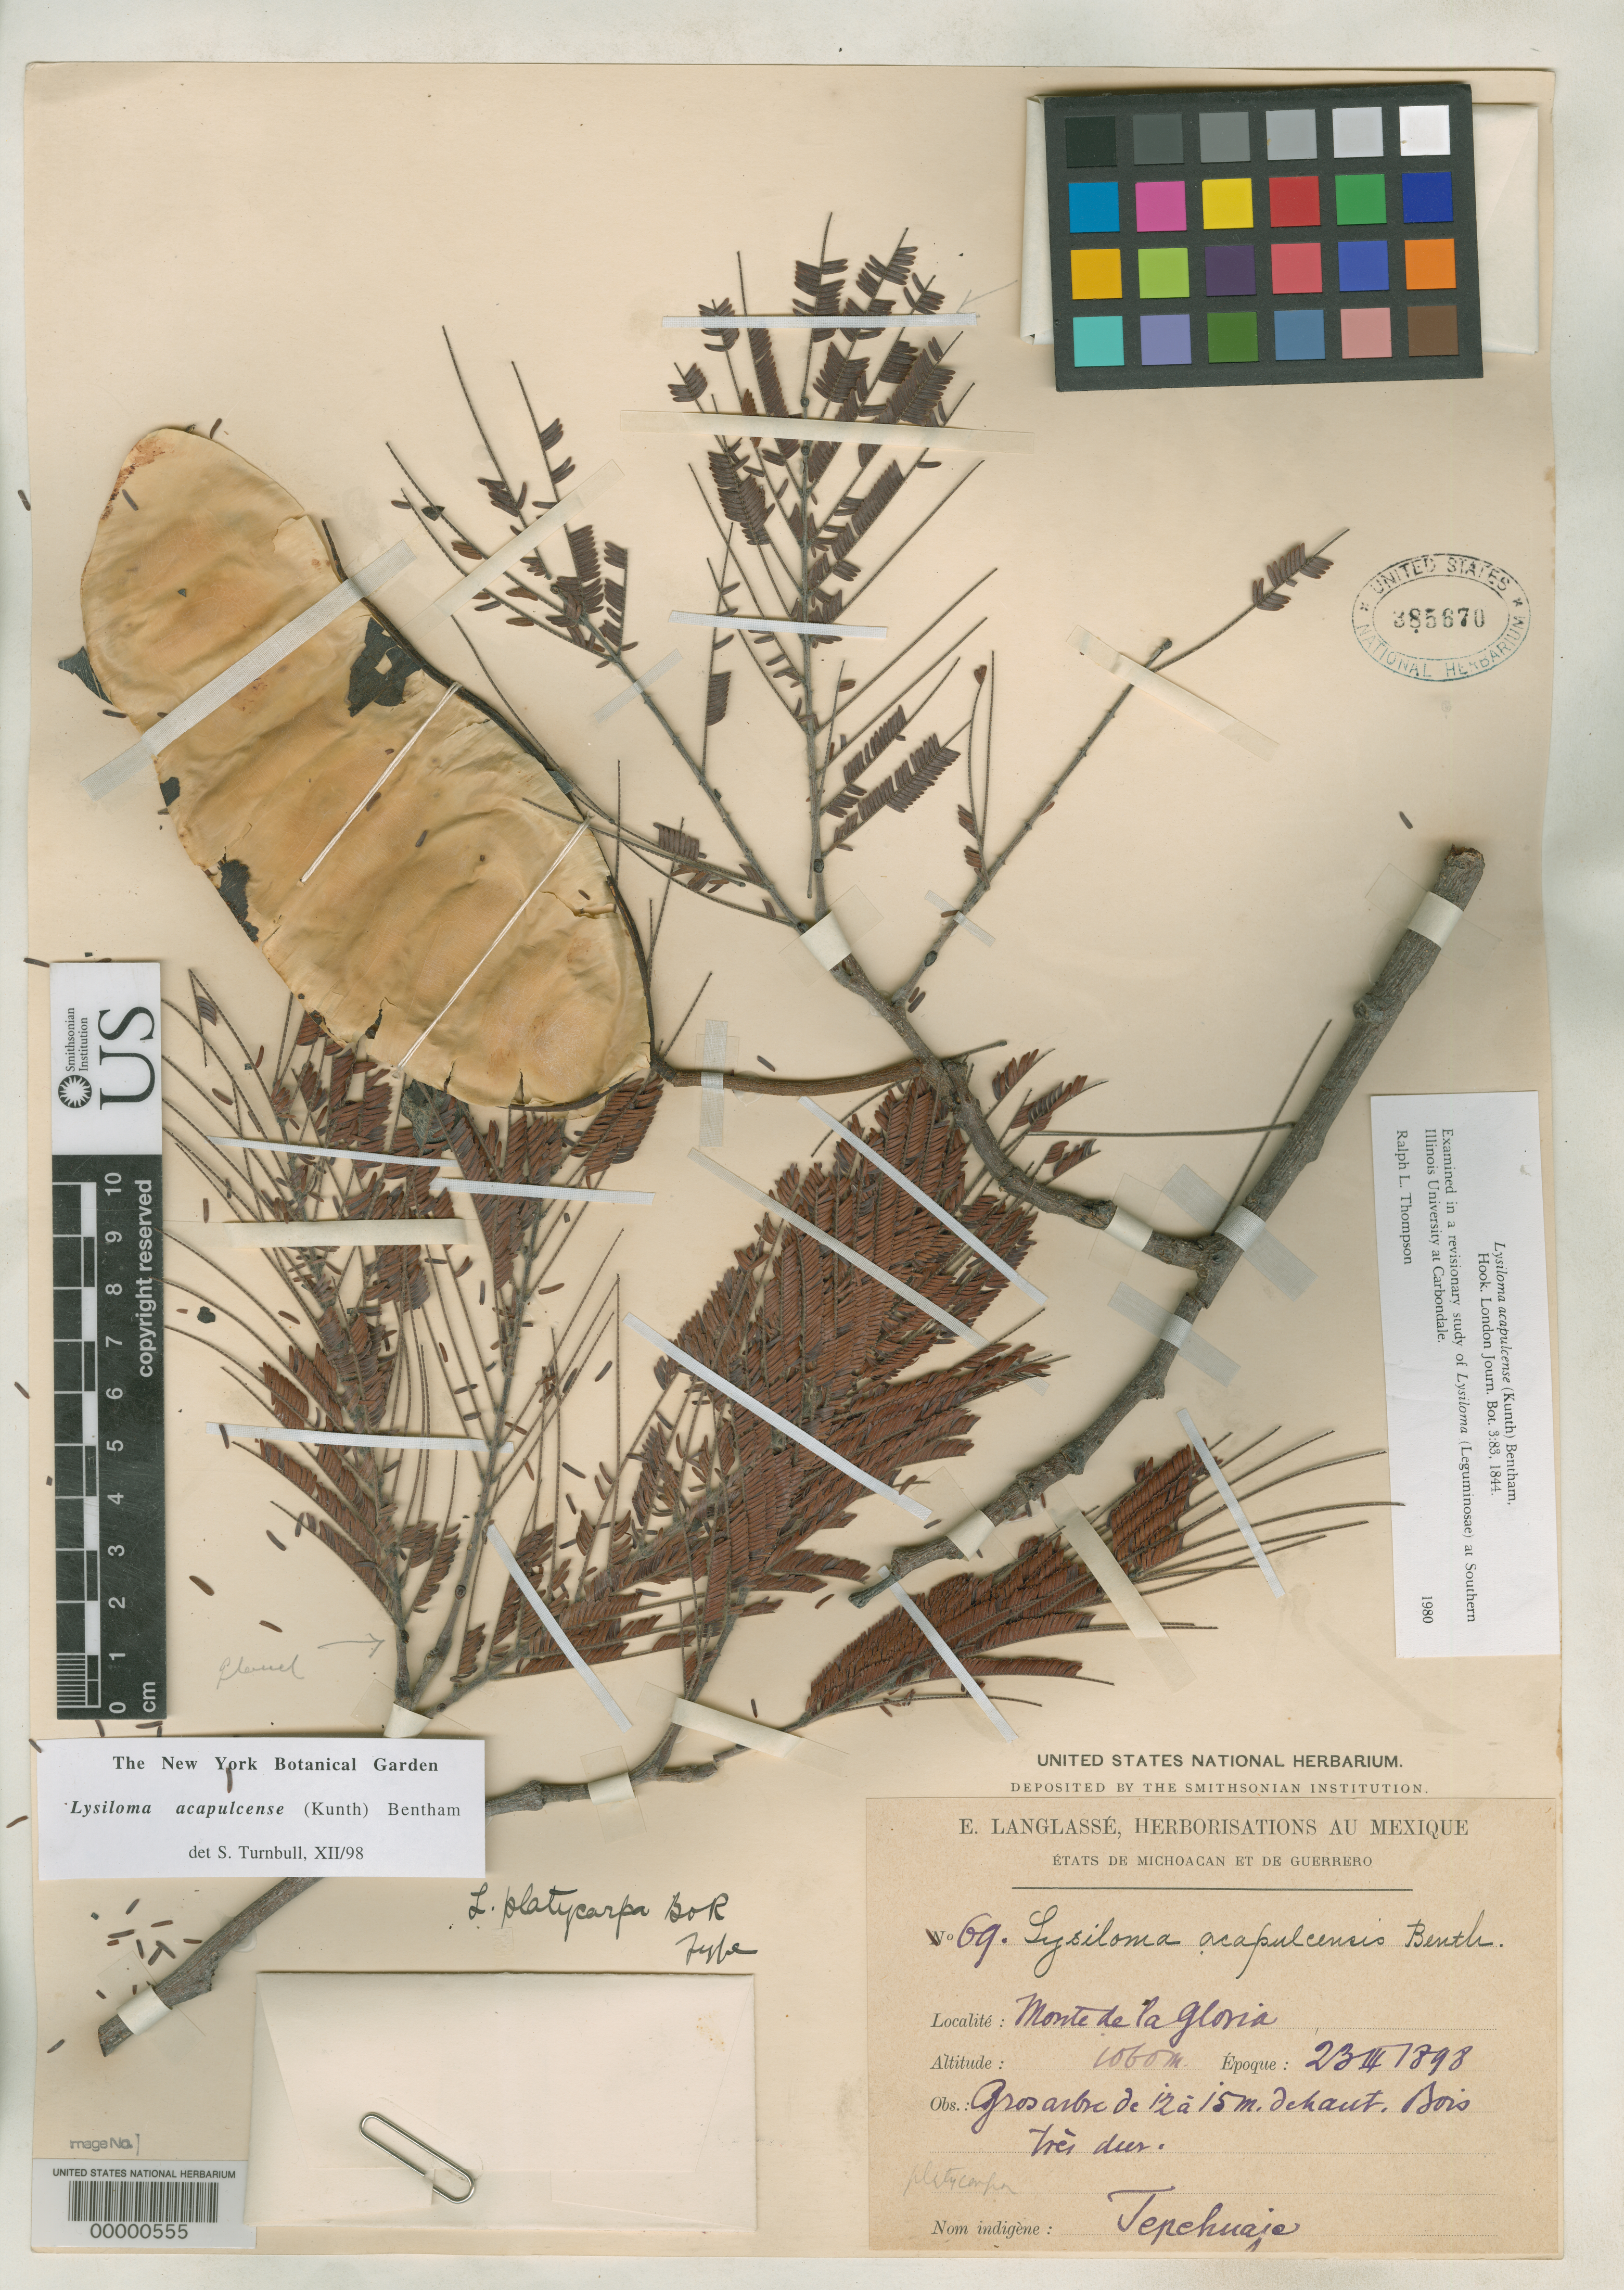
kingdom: Plantae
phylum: Tracheophyta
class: Magnoliopsida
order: Fabales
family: Fabaceae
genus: Lysiloma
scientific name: Lysiloma platycarpa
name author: Britton & Rose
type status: Type Collection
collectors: E. Langlassé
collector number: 69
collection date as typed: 23 Mar 1898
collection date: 1898-03-23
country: Mexico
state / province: Michoacán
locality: Monte de la Gloria.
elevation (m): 1060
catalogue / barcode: US 385670